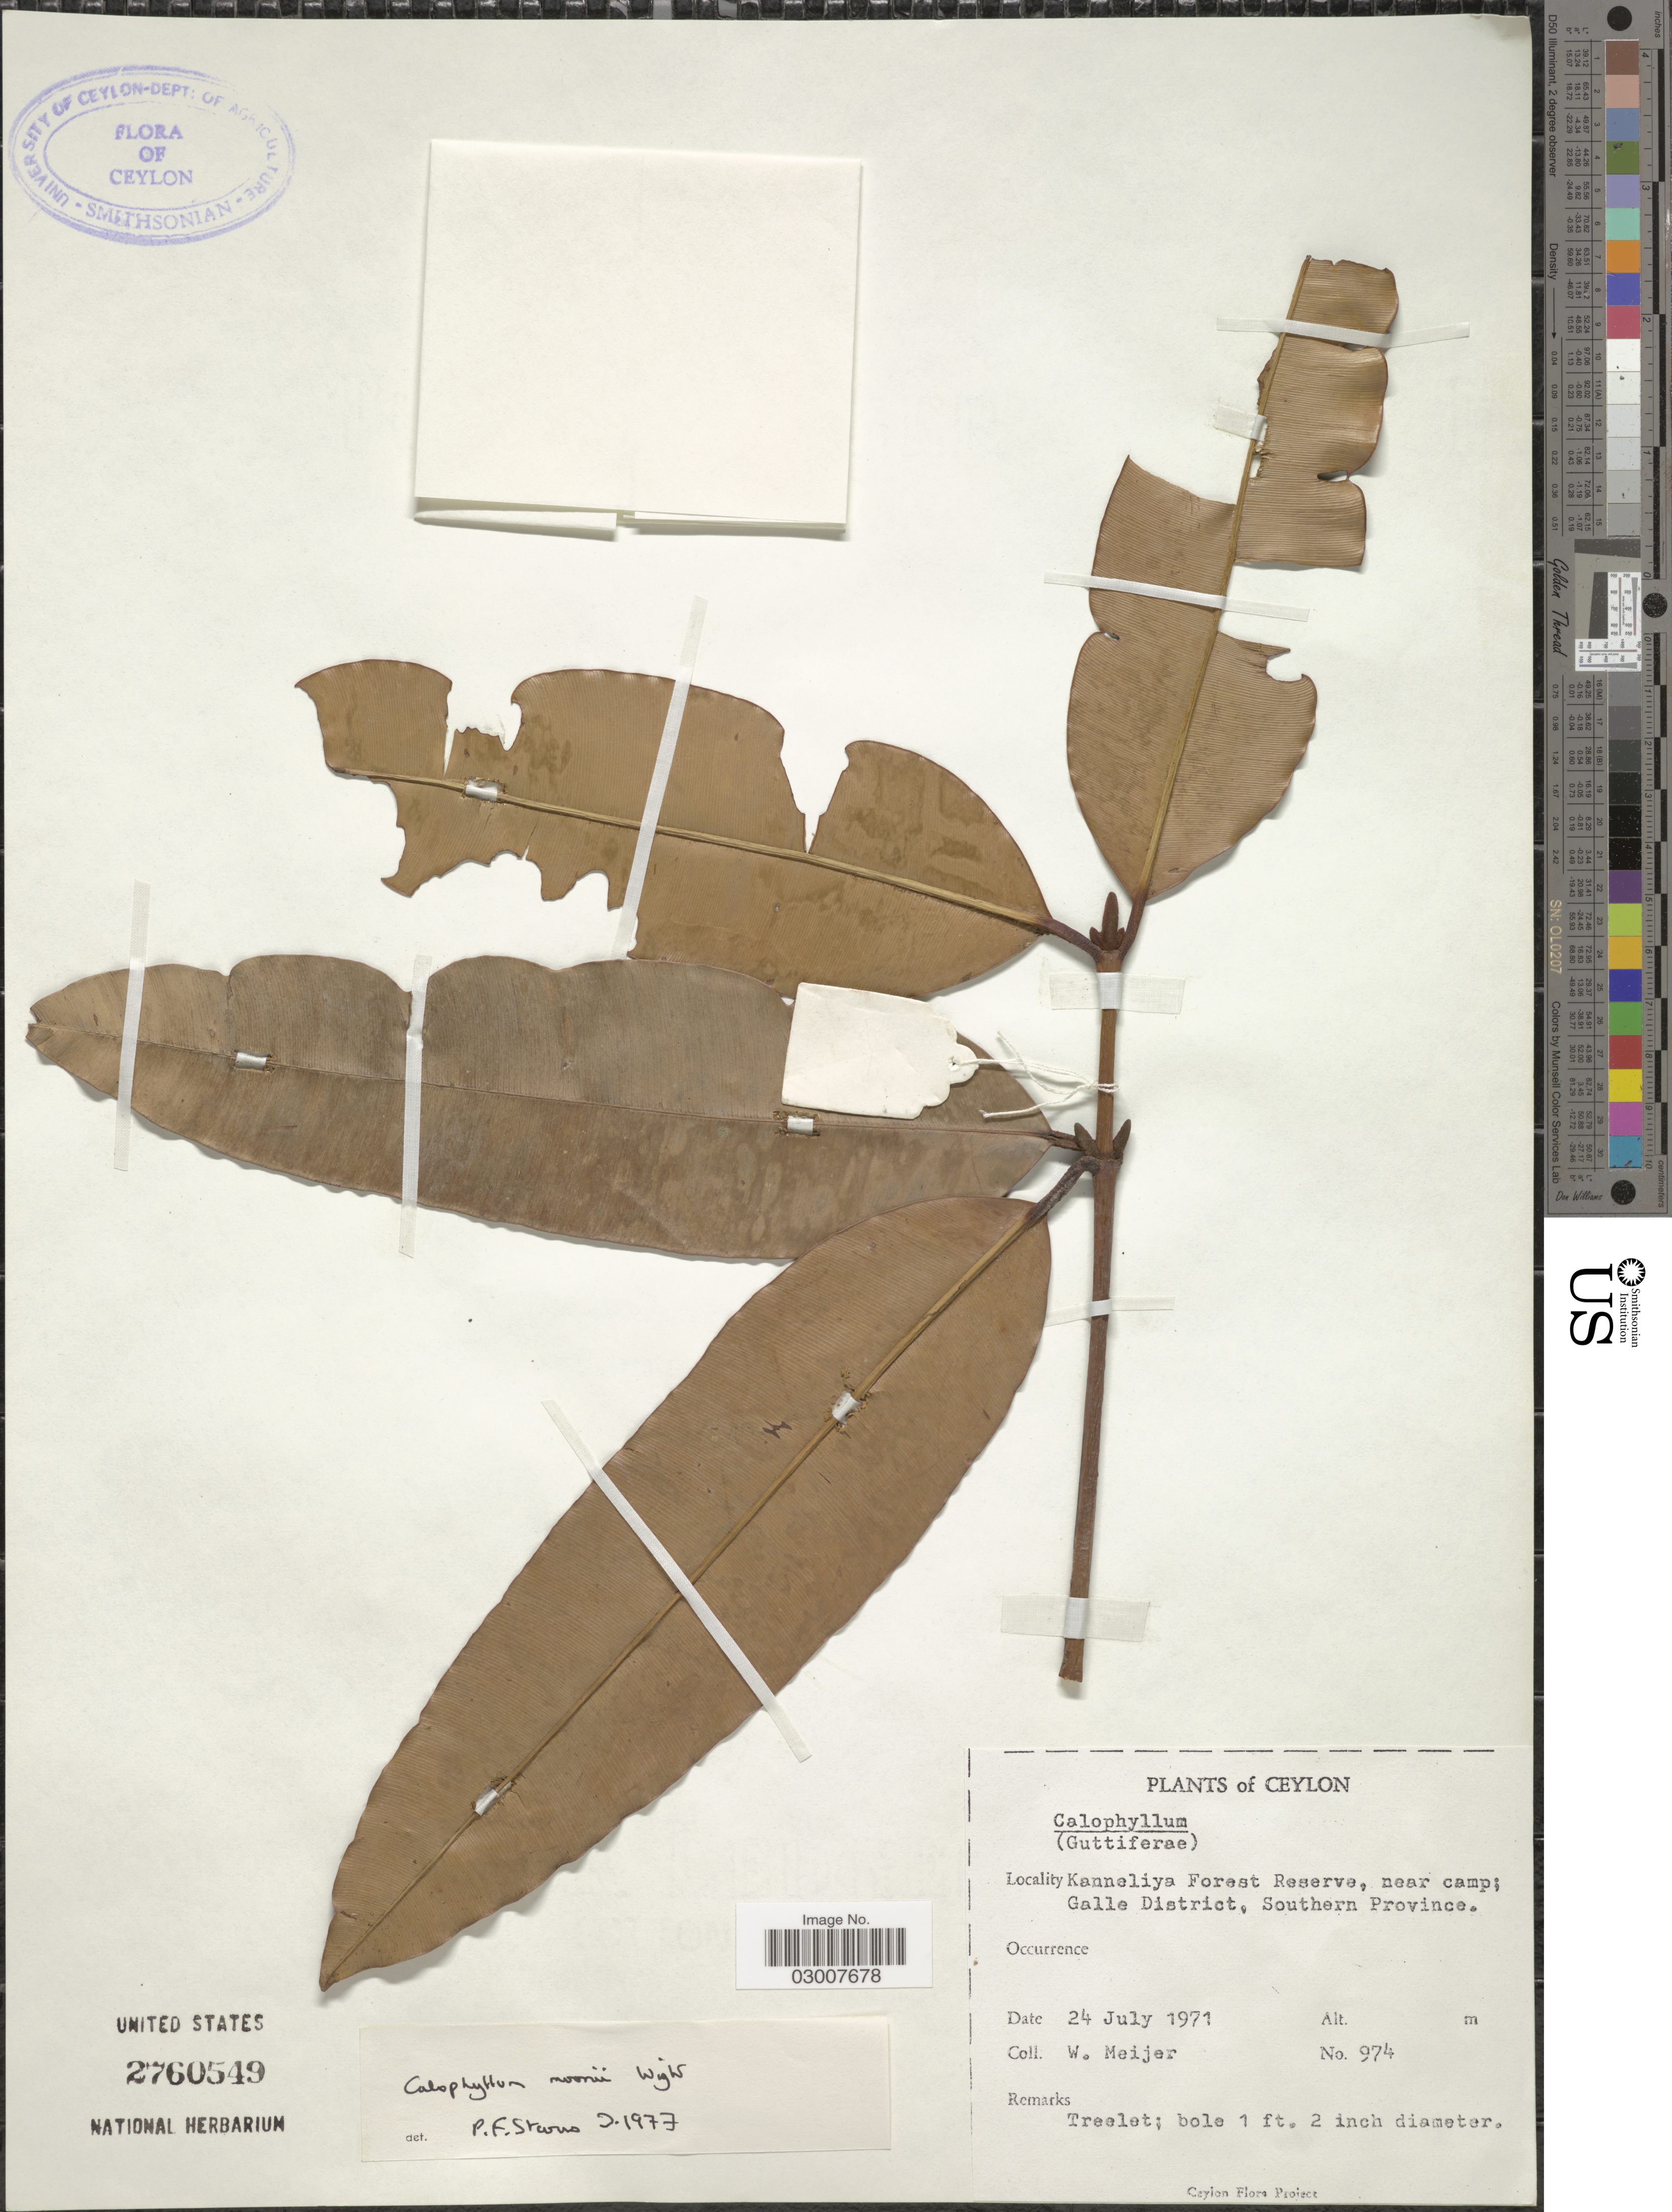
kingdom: Plantae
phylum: Tracheophyta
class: Magnoliopsida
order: Malpighiales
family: Calophyllaceae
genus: Calophyllum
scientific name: Calophyllum moonii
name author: Wight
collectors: W. Meijer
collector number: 974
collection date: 1971-07-24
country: Sri Lanka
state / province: Southern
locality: Ceylon. Kanneliya Forest Reserve, near camp; Galle District.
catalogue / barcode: US 2760549